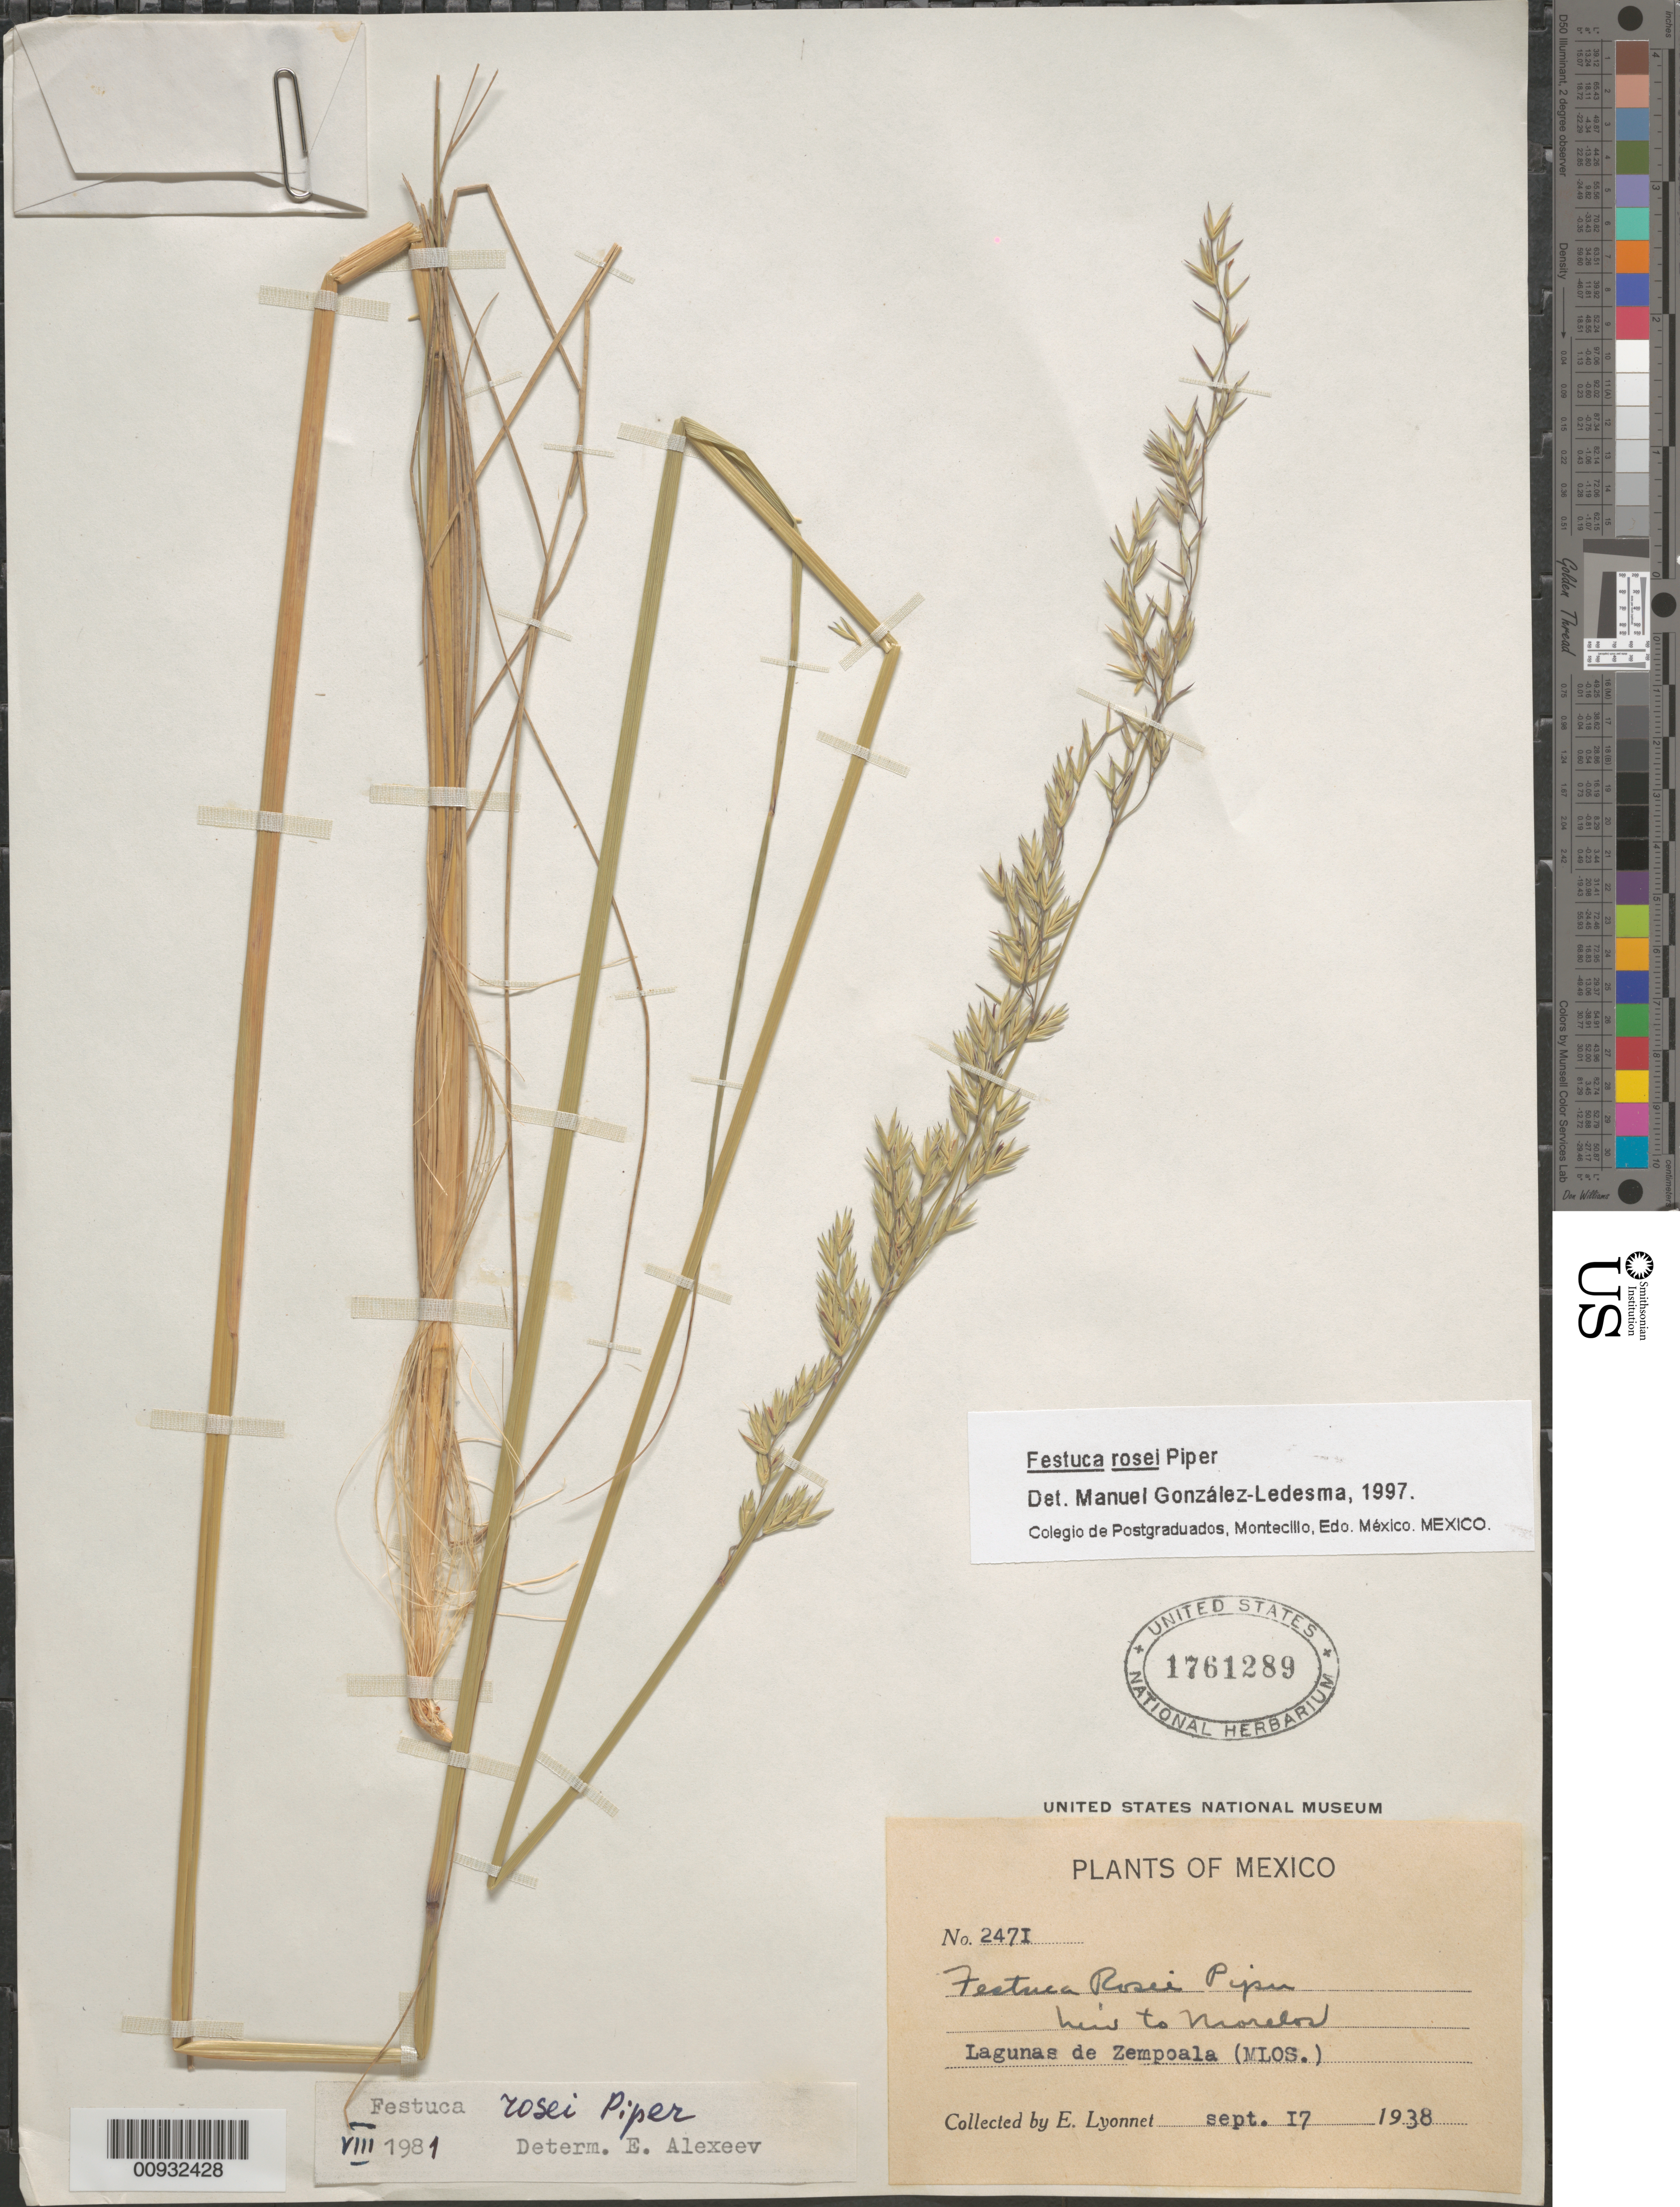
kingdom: Plantae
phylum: Tracheophyta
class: Liliopsida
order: Poales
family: Poaceae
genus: Festuca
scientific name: Festuca rosei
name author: Piper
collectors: Bro. E. Lyonnet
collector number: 2471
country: Mexico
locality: Morelos, Lugunas de Zempoala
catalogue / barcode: US 1761289